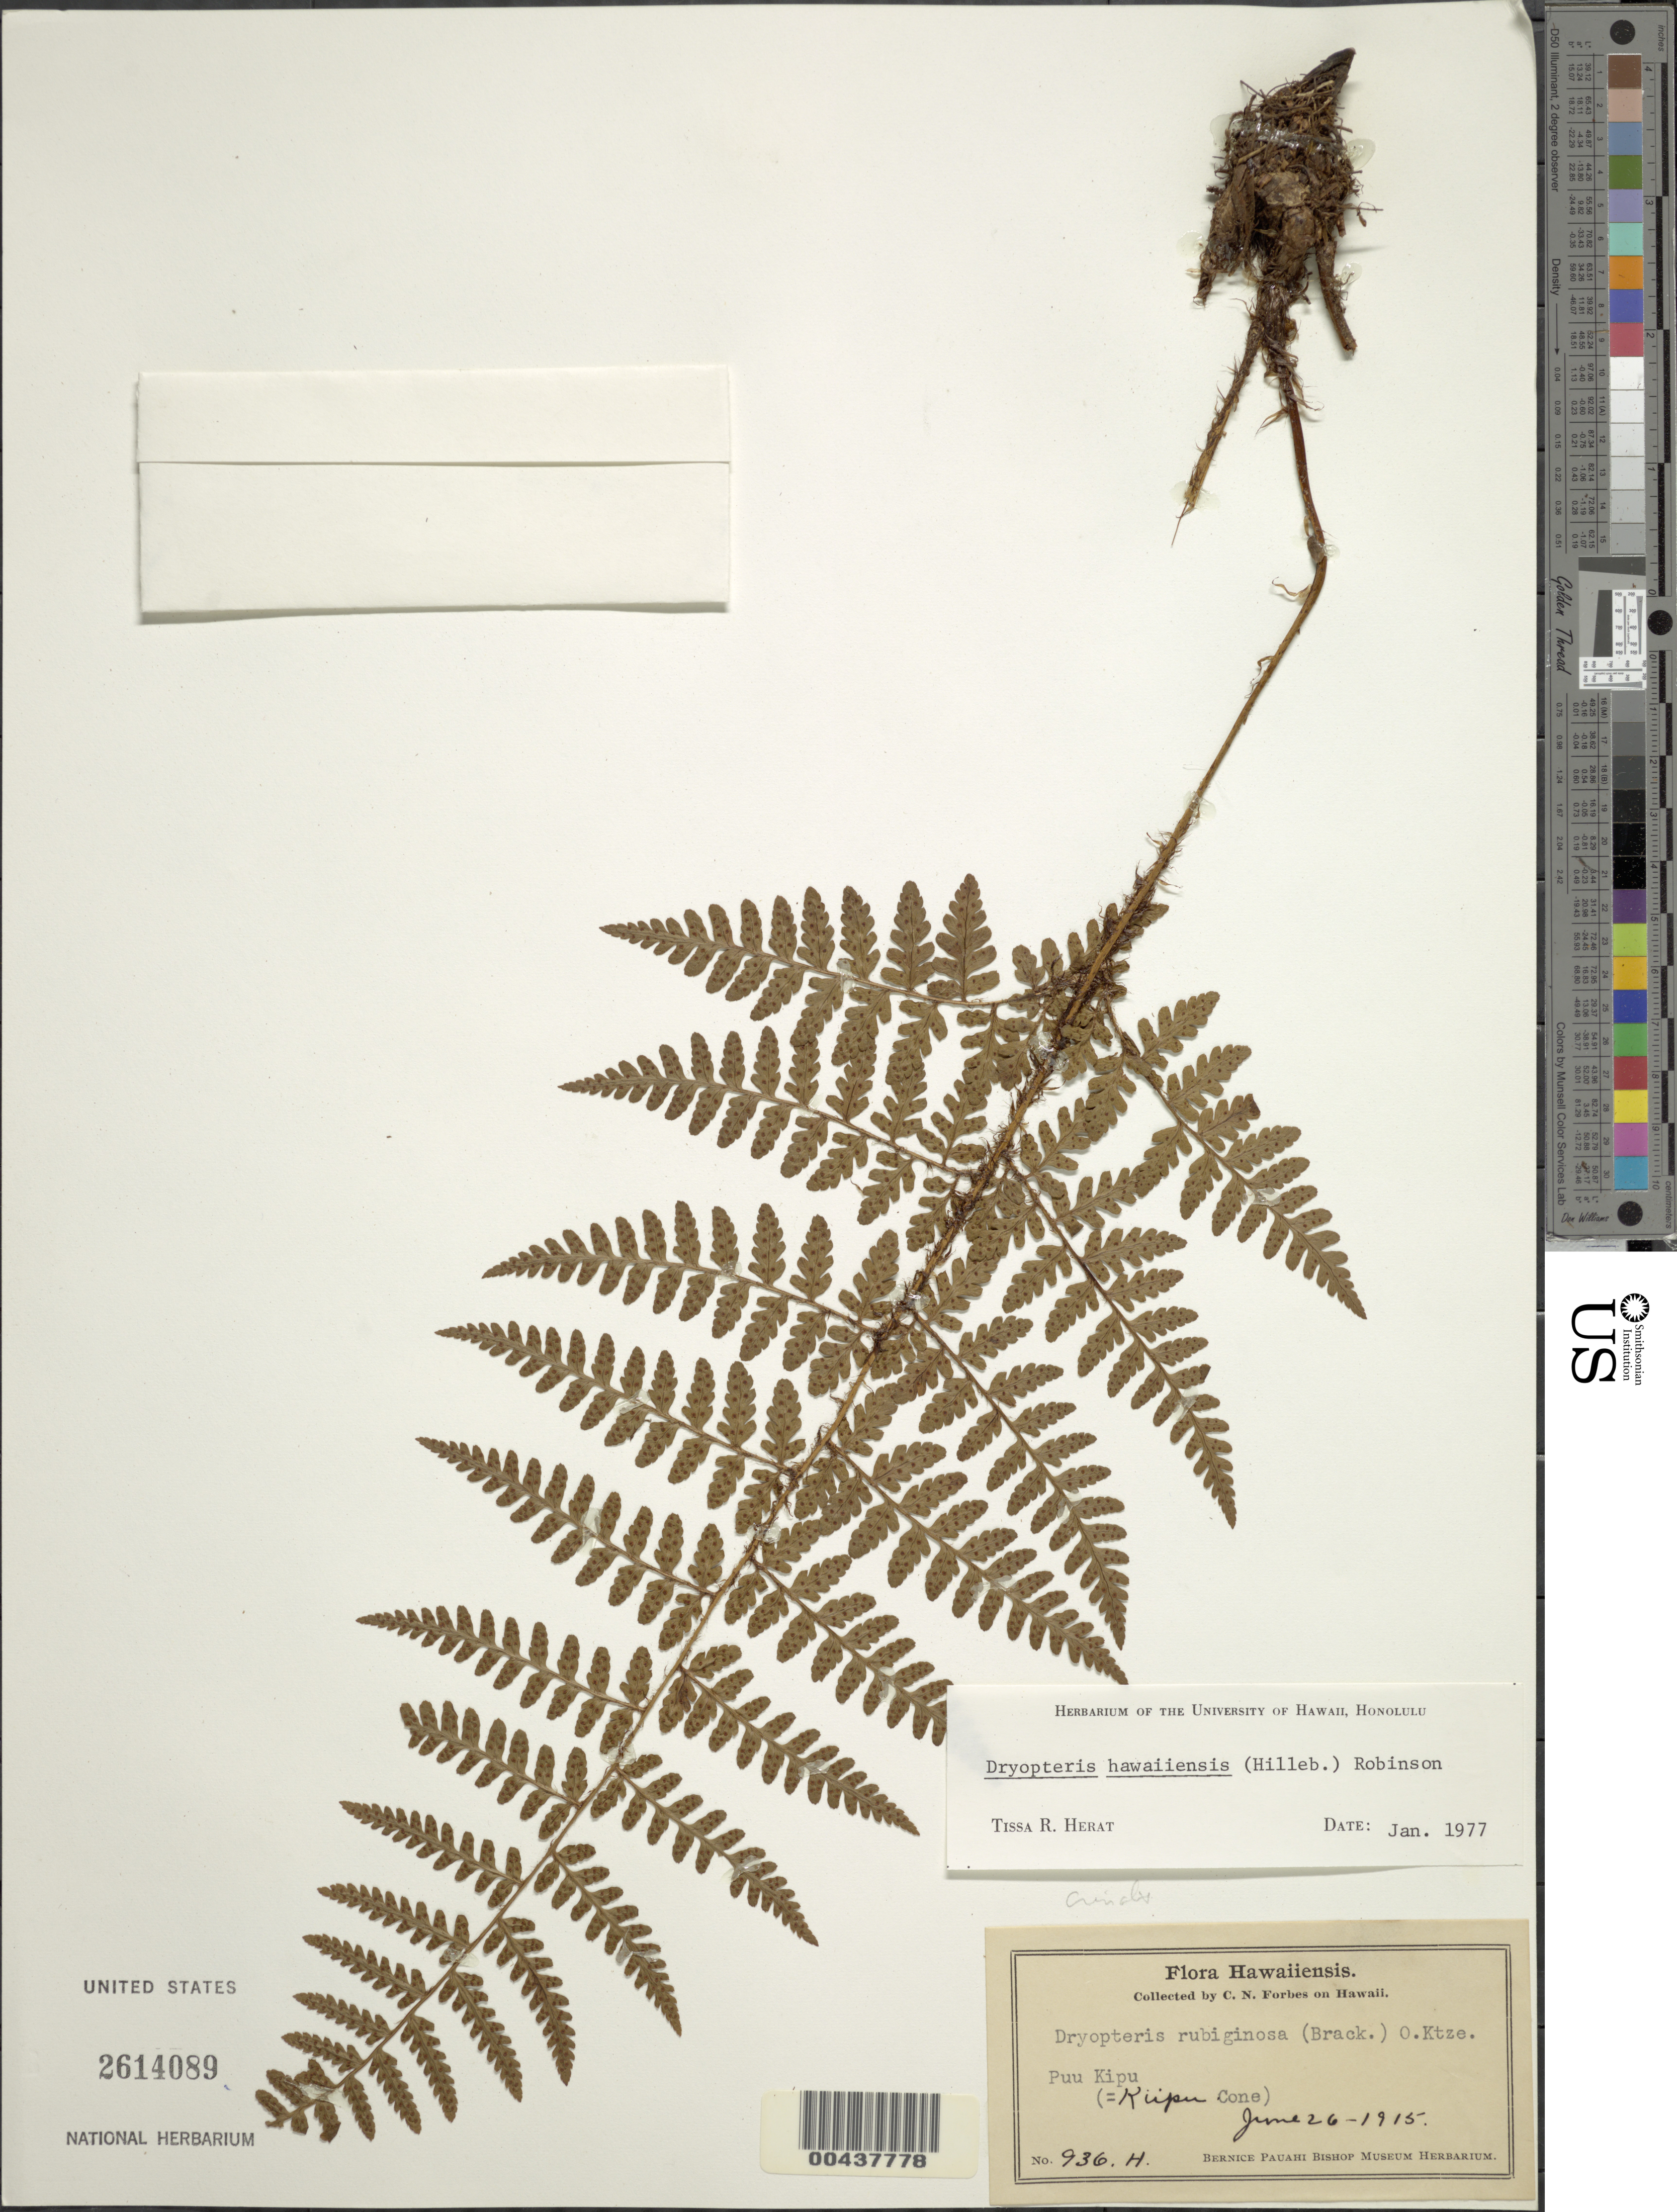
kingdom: Plantae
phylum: Tracheophyta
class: Polypodiopsida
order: Polypodiales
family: Dryopteridaceae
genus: Dryopteris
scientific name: Dryopteris hawaiiensis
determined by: Herat, T. R.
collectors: C. N. Forbes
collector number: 936.H.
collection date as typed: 26 Jun 1915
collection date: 1915-06-26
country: United States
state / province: Hawaii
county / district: Hawaii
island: Hawaii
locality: Puu Kipu (=Kiipu Cone)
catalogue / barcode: US 2614089